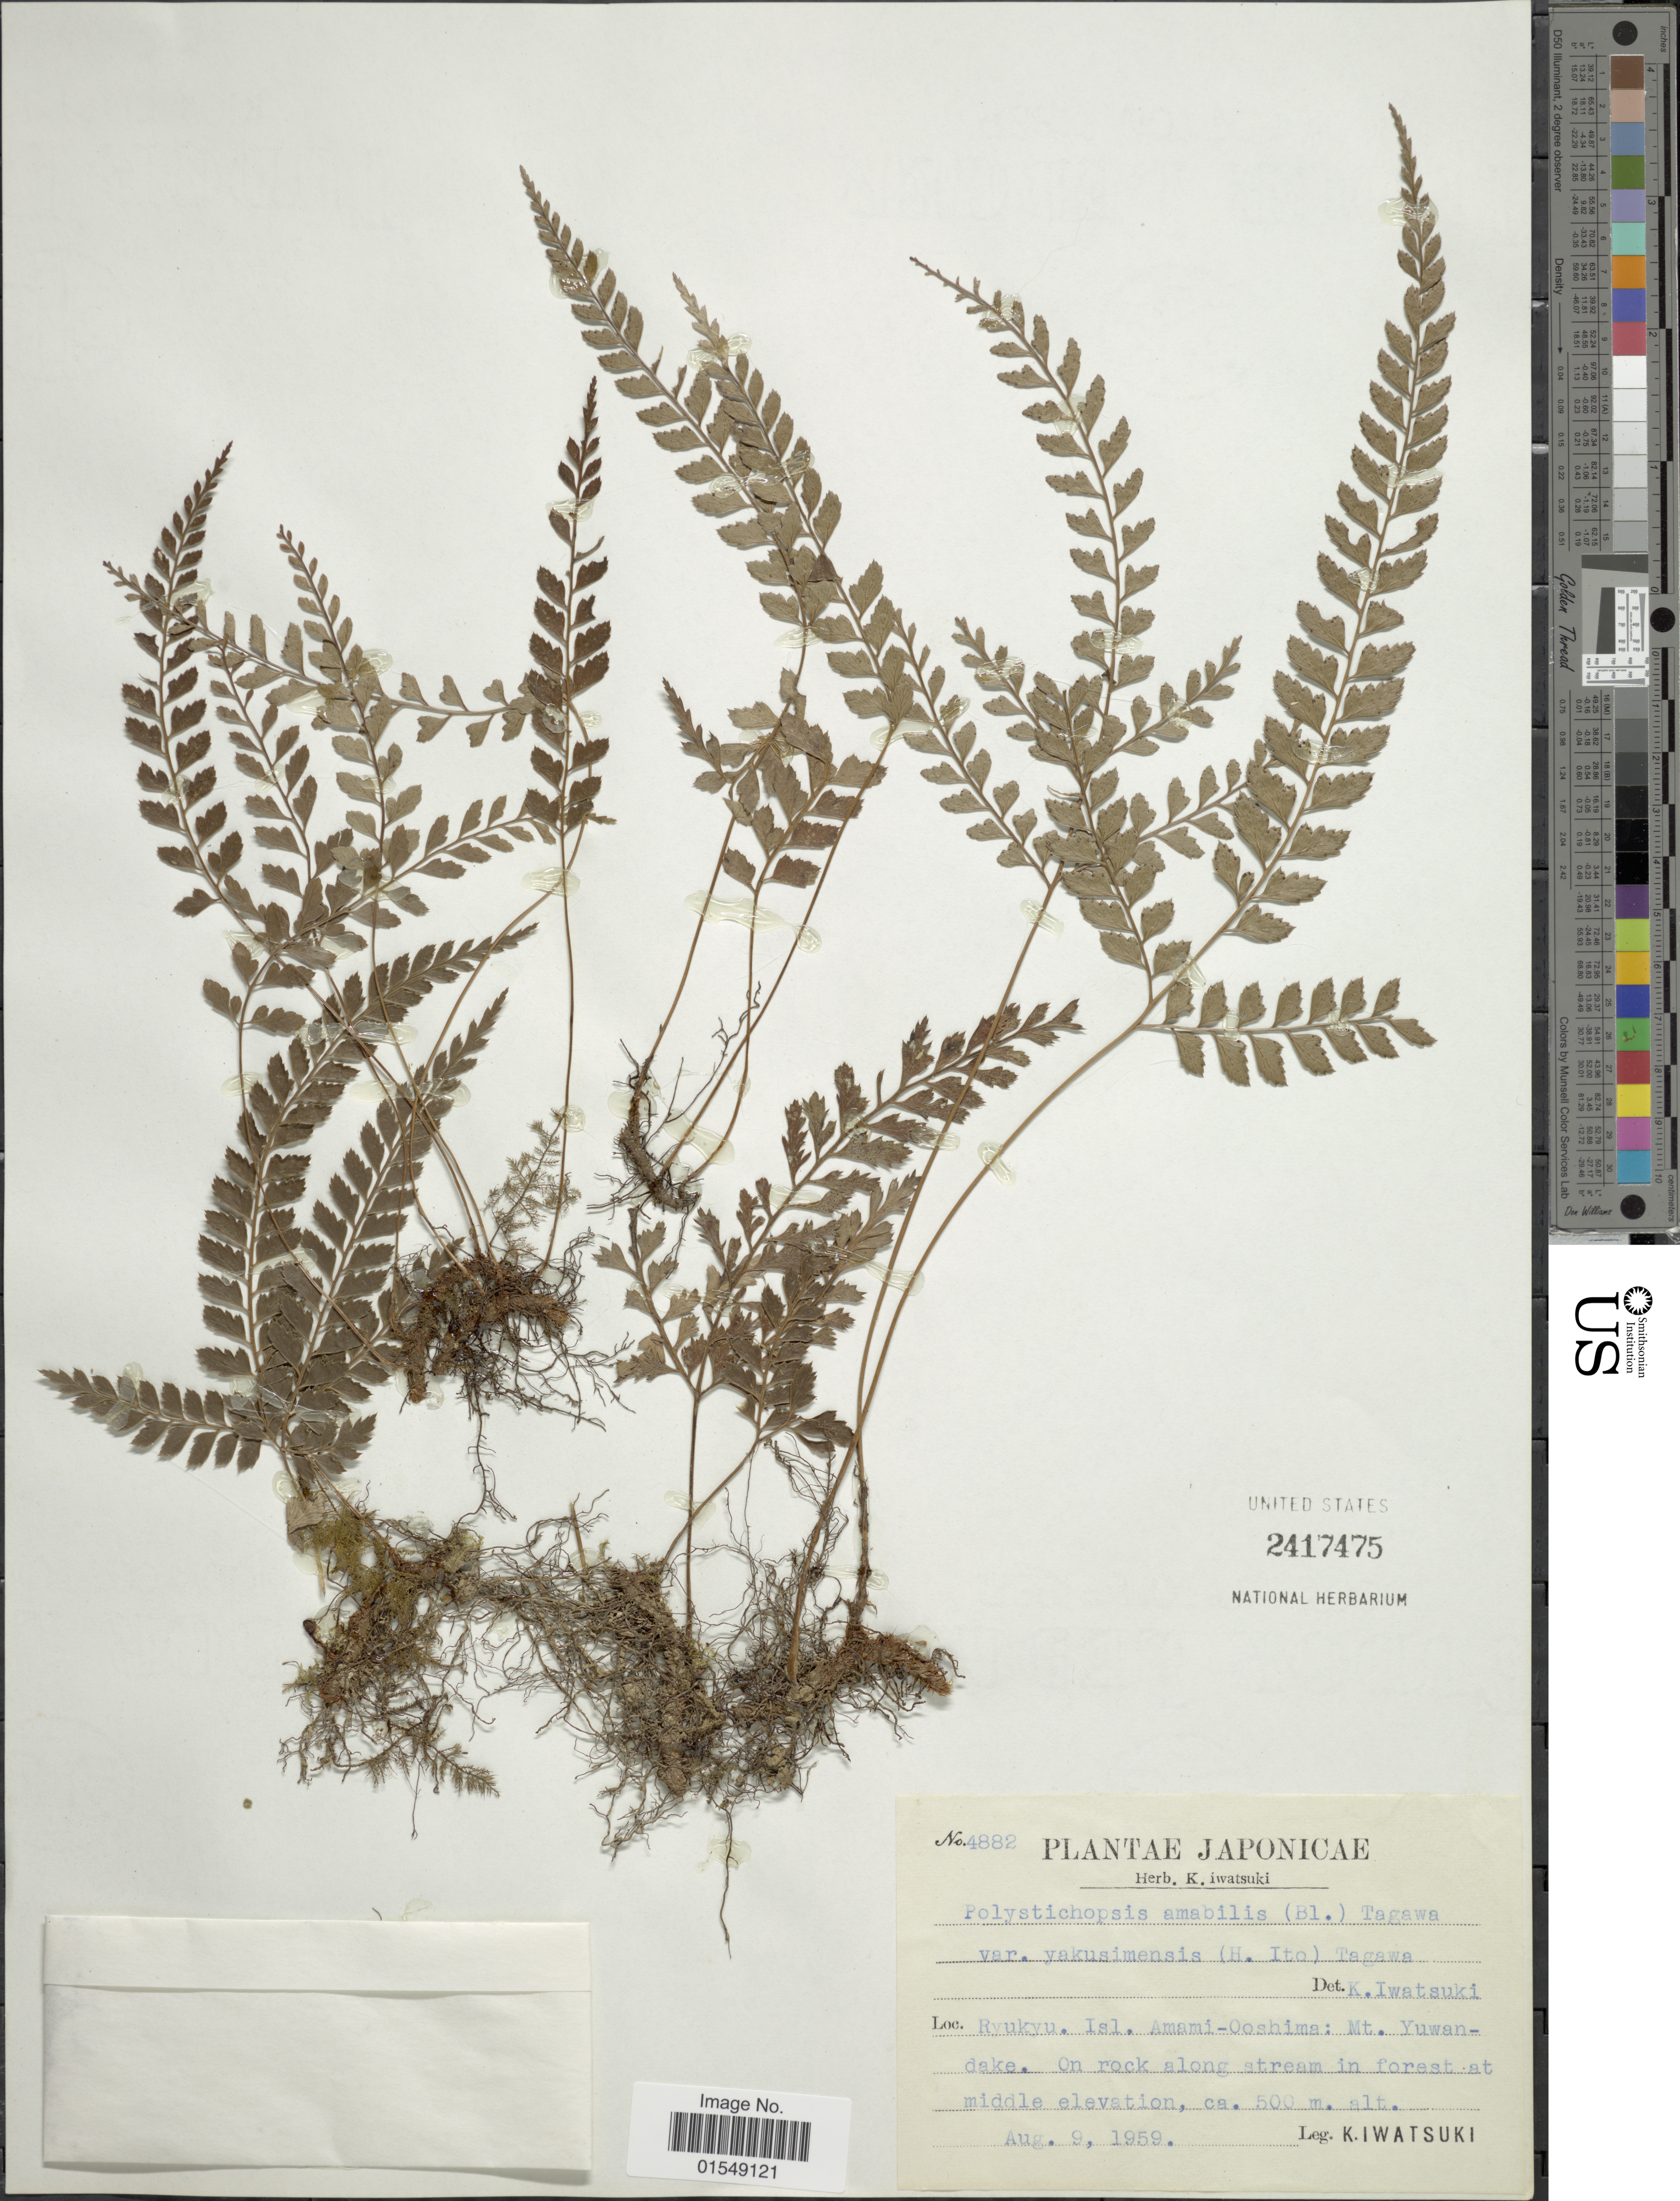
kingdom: Plantae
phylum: Tracheophyta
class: Polypodiopsida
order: Polypodiales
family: Dryopteridaceae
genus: Arachniodes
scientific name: Arachniodes okinawensis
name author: Nakaike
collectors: K. Iwatsuki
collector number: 4882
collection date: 1959-08-09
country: Japan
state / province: Okinawa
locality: Ryukyu, Isl. Amami- Ooshima: Mt. Yuwan-dake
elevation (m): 500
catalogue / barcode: US 2417475